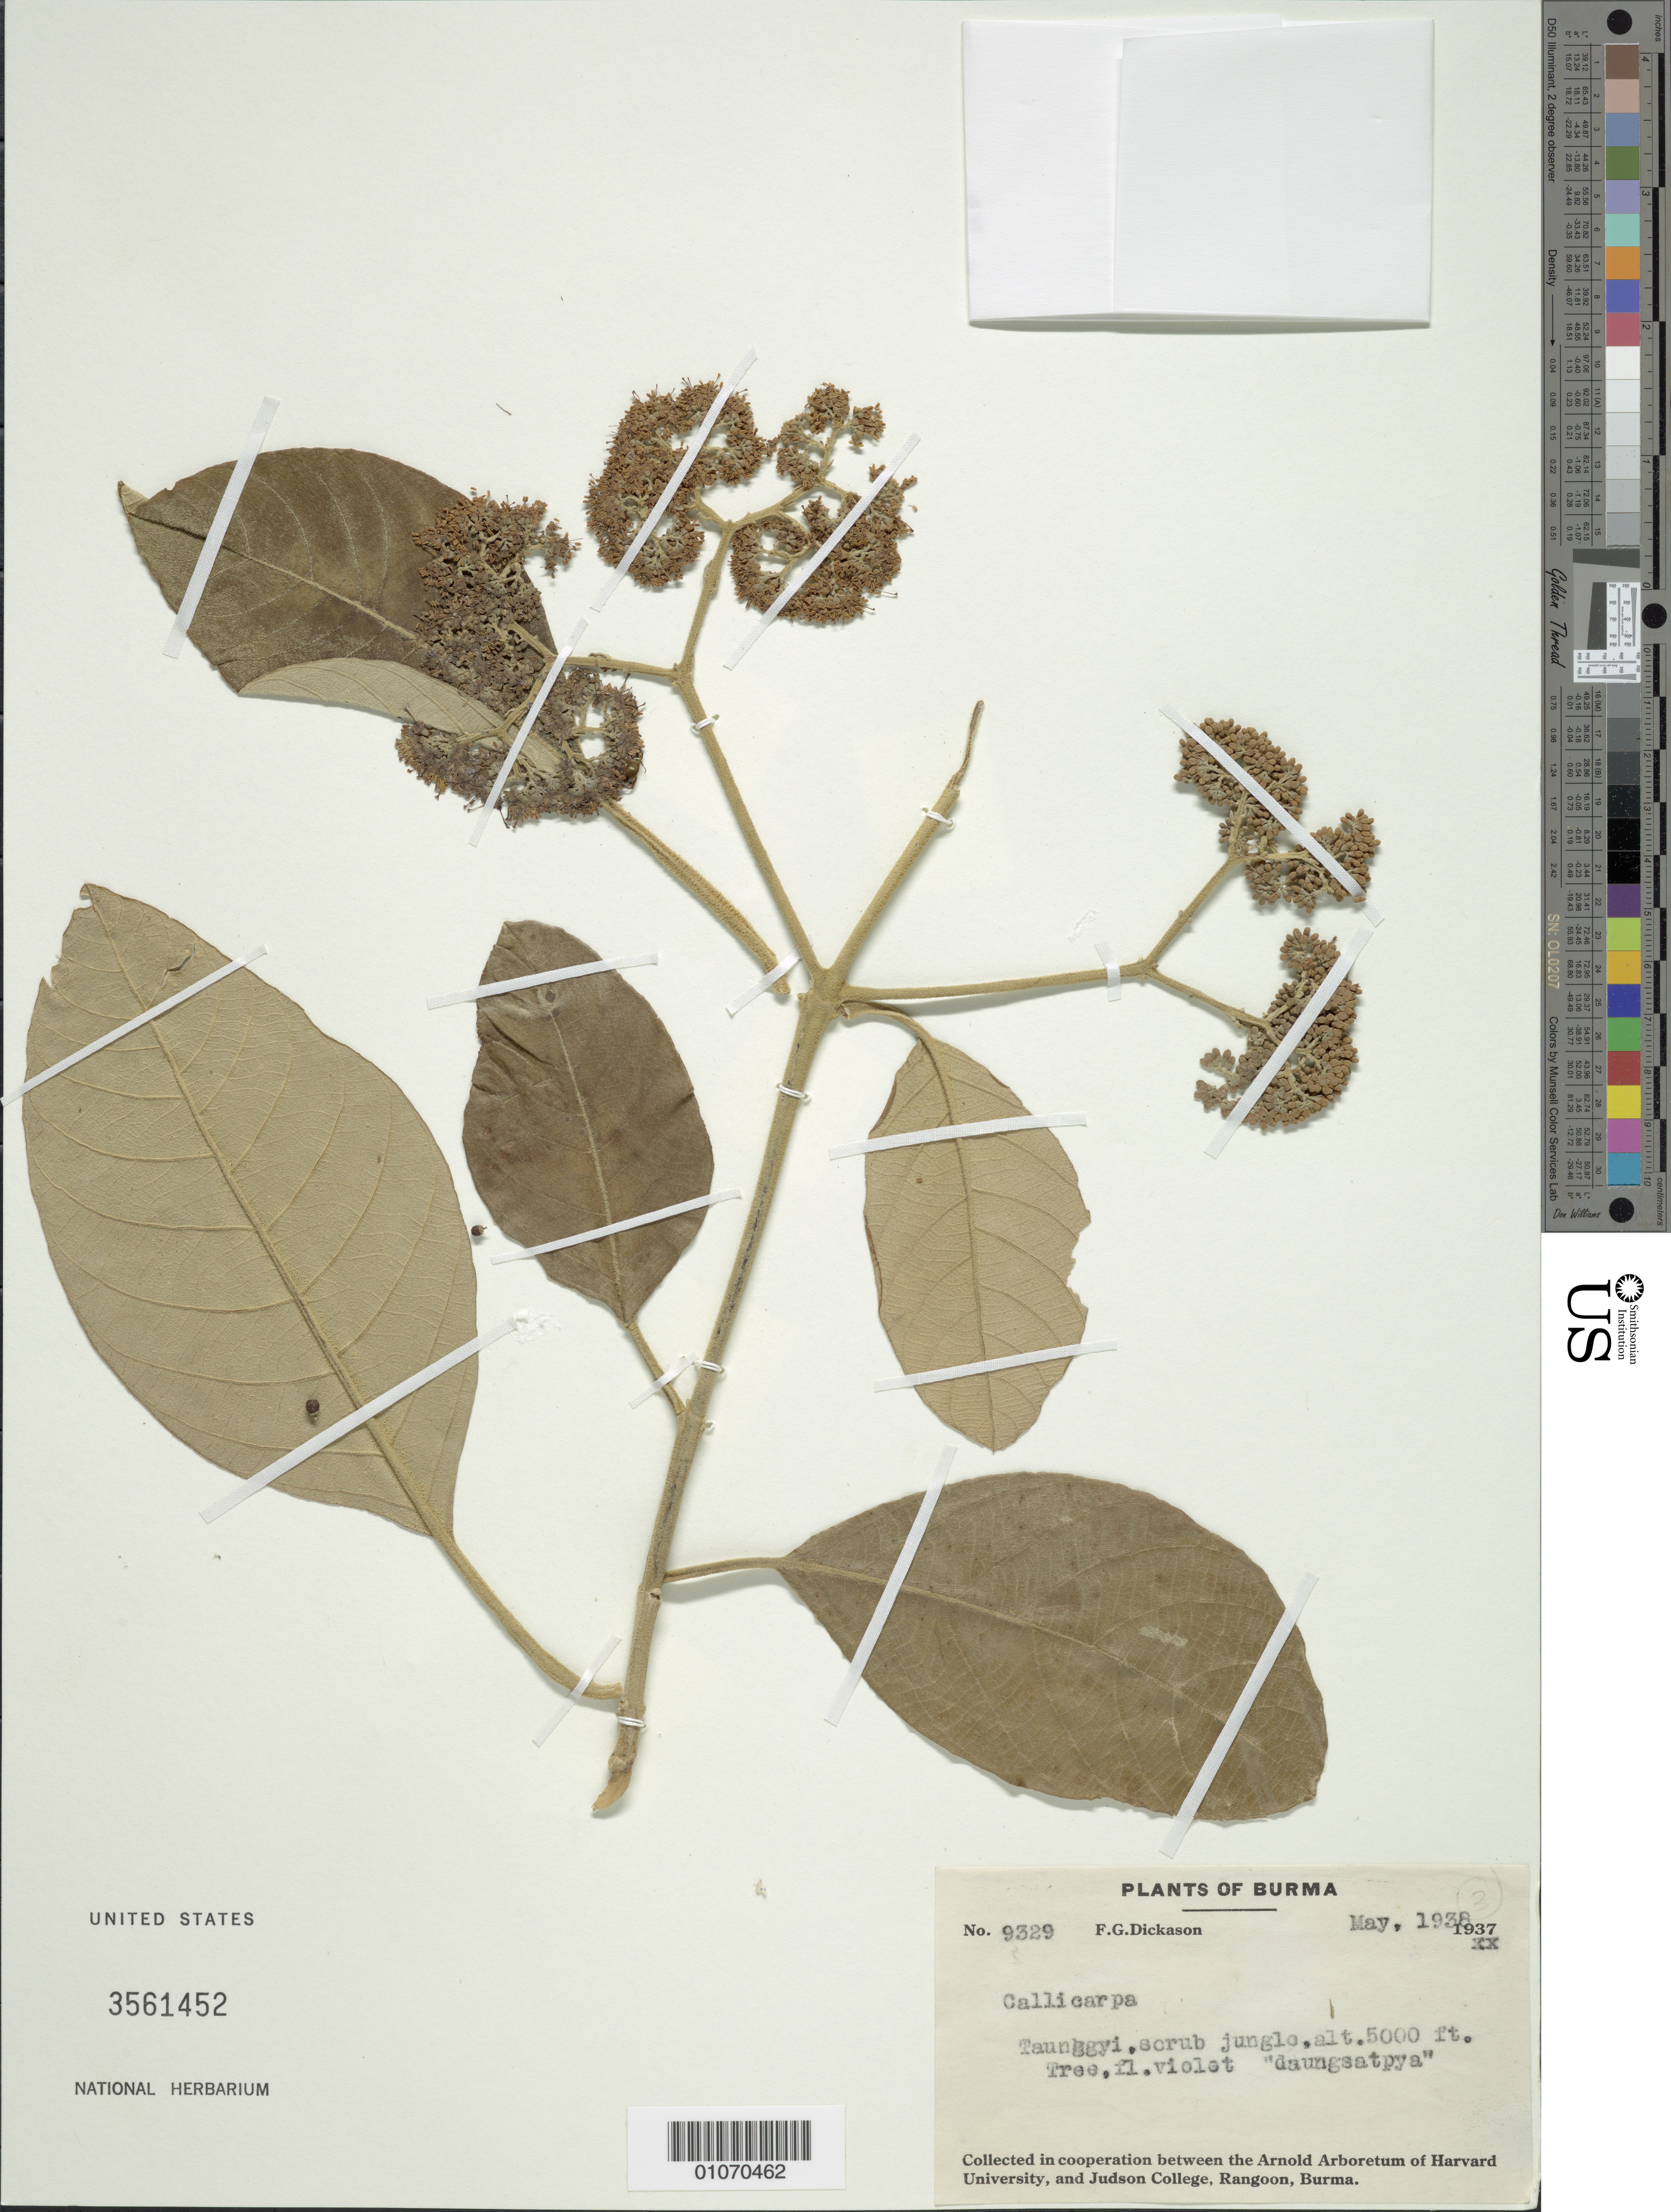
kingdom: Plantae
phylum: Tracheophyta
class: Magnoliopsida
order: Lamiales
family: Lamiaceae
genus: Callicarpa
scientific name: Callicarpa sp.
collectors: F. Dickason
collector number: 9329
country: Myanmar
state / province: Kayin/Mandalay/Sagaing/Shan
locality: Taunggyi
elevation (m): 1524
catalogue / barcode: US 3561452